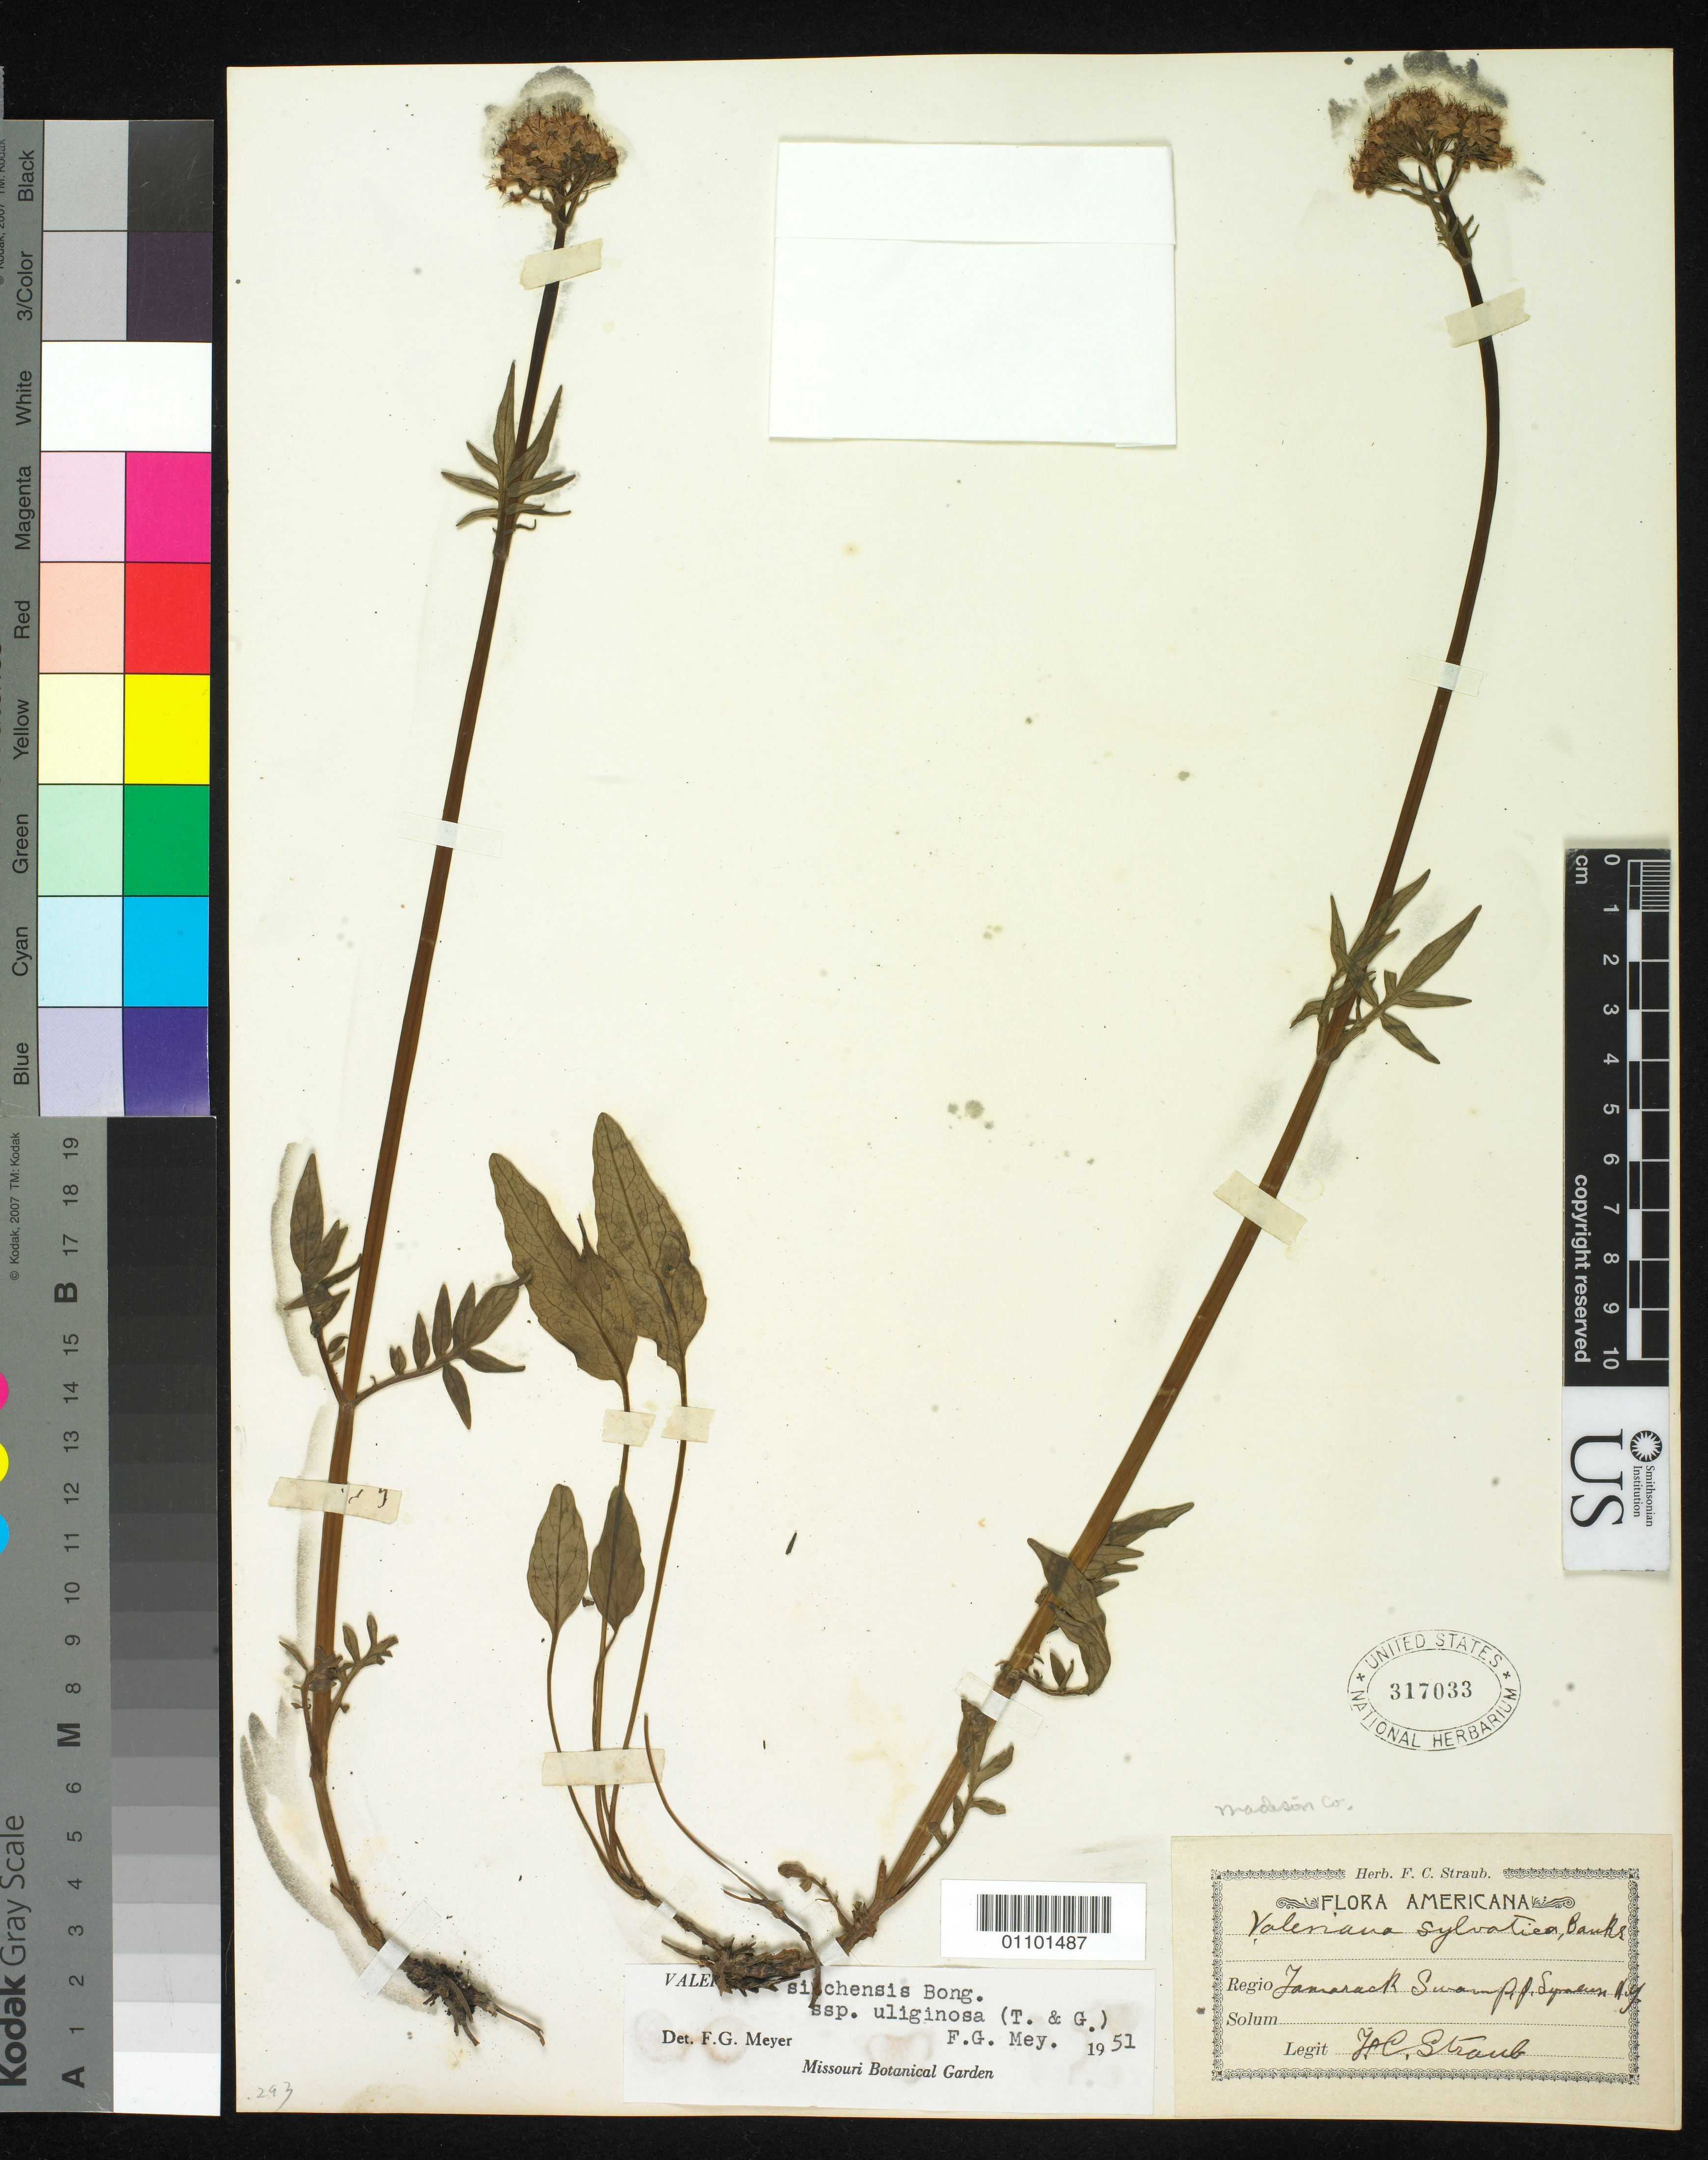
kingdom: Plantae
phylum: Tracheophyta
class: Magnoliopsida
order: Dipsacales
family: Caprifoliaceae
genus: Valeriana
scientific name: Valeriana sitchensis subsp. uliginosa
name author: (Torr. & A. Gray) F.G. Mey.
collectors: F. Straub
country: United States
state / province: New York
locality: Tamarack Swamp, Syabun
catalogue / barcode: US 317033